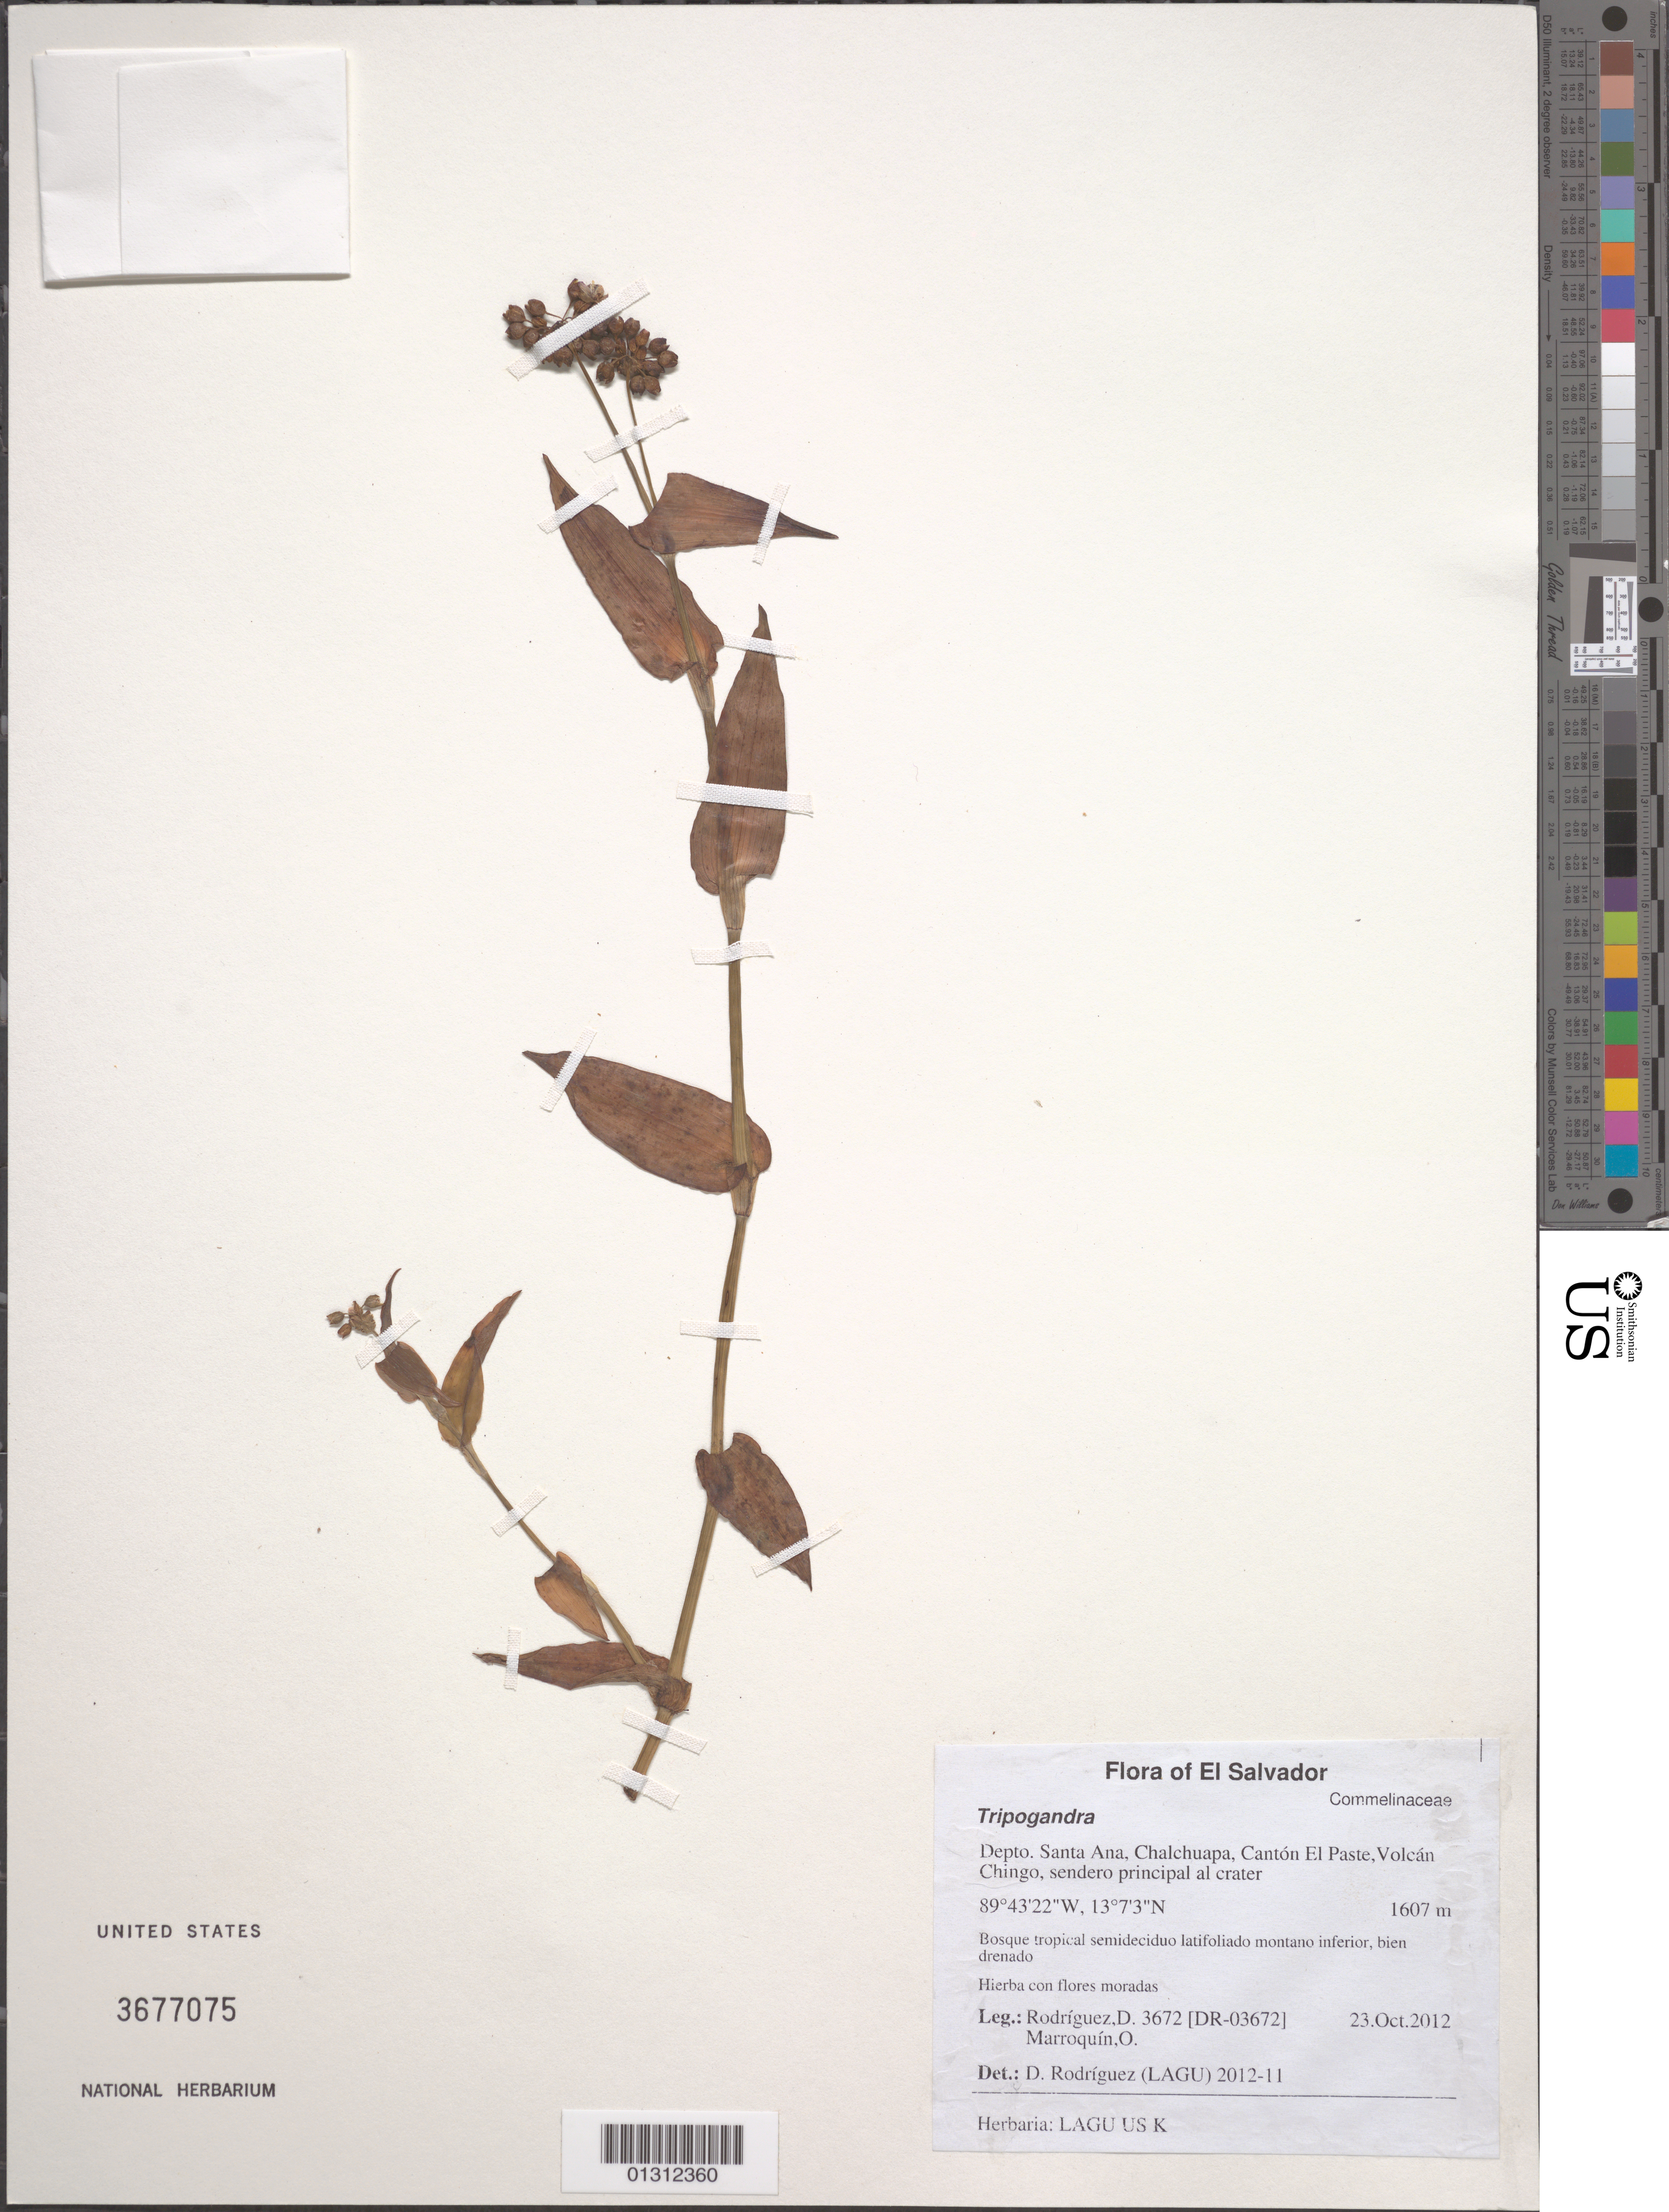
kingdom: Plantae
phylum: Tracheophyta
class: Liliopsida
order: Commelinales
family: Commelinaceae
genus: Tripogandra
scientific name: Tripogandra sp.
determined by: Rodríguez, G.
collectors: D. Rodriguez & O. Marroquin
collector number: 3672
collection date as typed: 23.Oct.2012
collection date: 2012-10-23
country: El Salvador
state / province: Santa Ana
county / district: Chalchuapa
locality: Cantón El Paste, Volcán Chingo, sendero principal al crater.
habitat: Bosque tropical semideciduo latifoliado montano inferior, bien drenado.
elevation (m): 1607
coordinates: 13 7 3 N, 89 43 22 W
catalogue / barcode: US 3677075